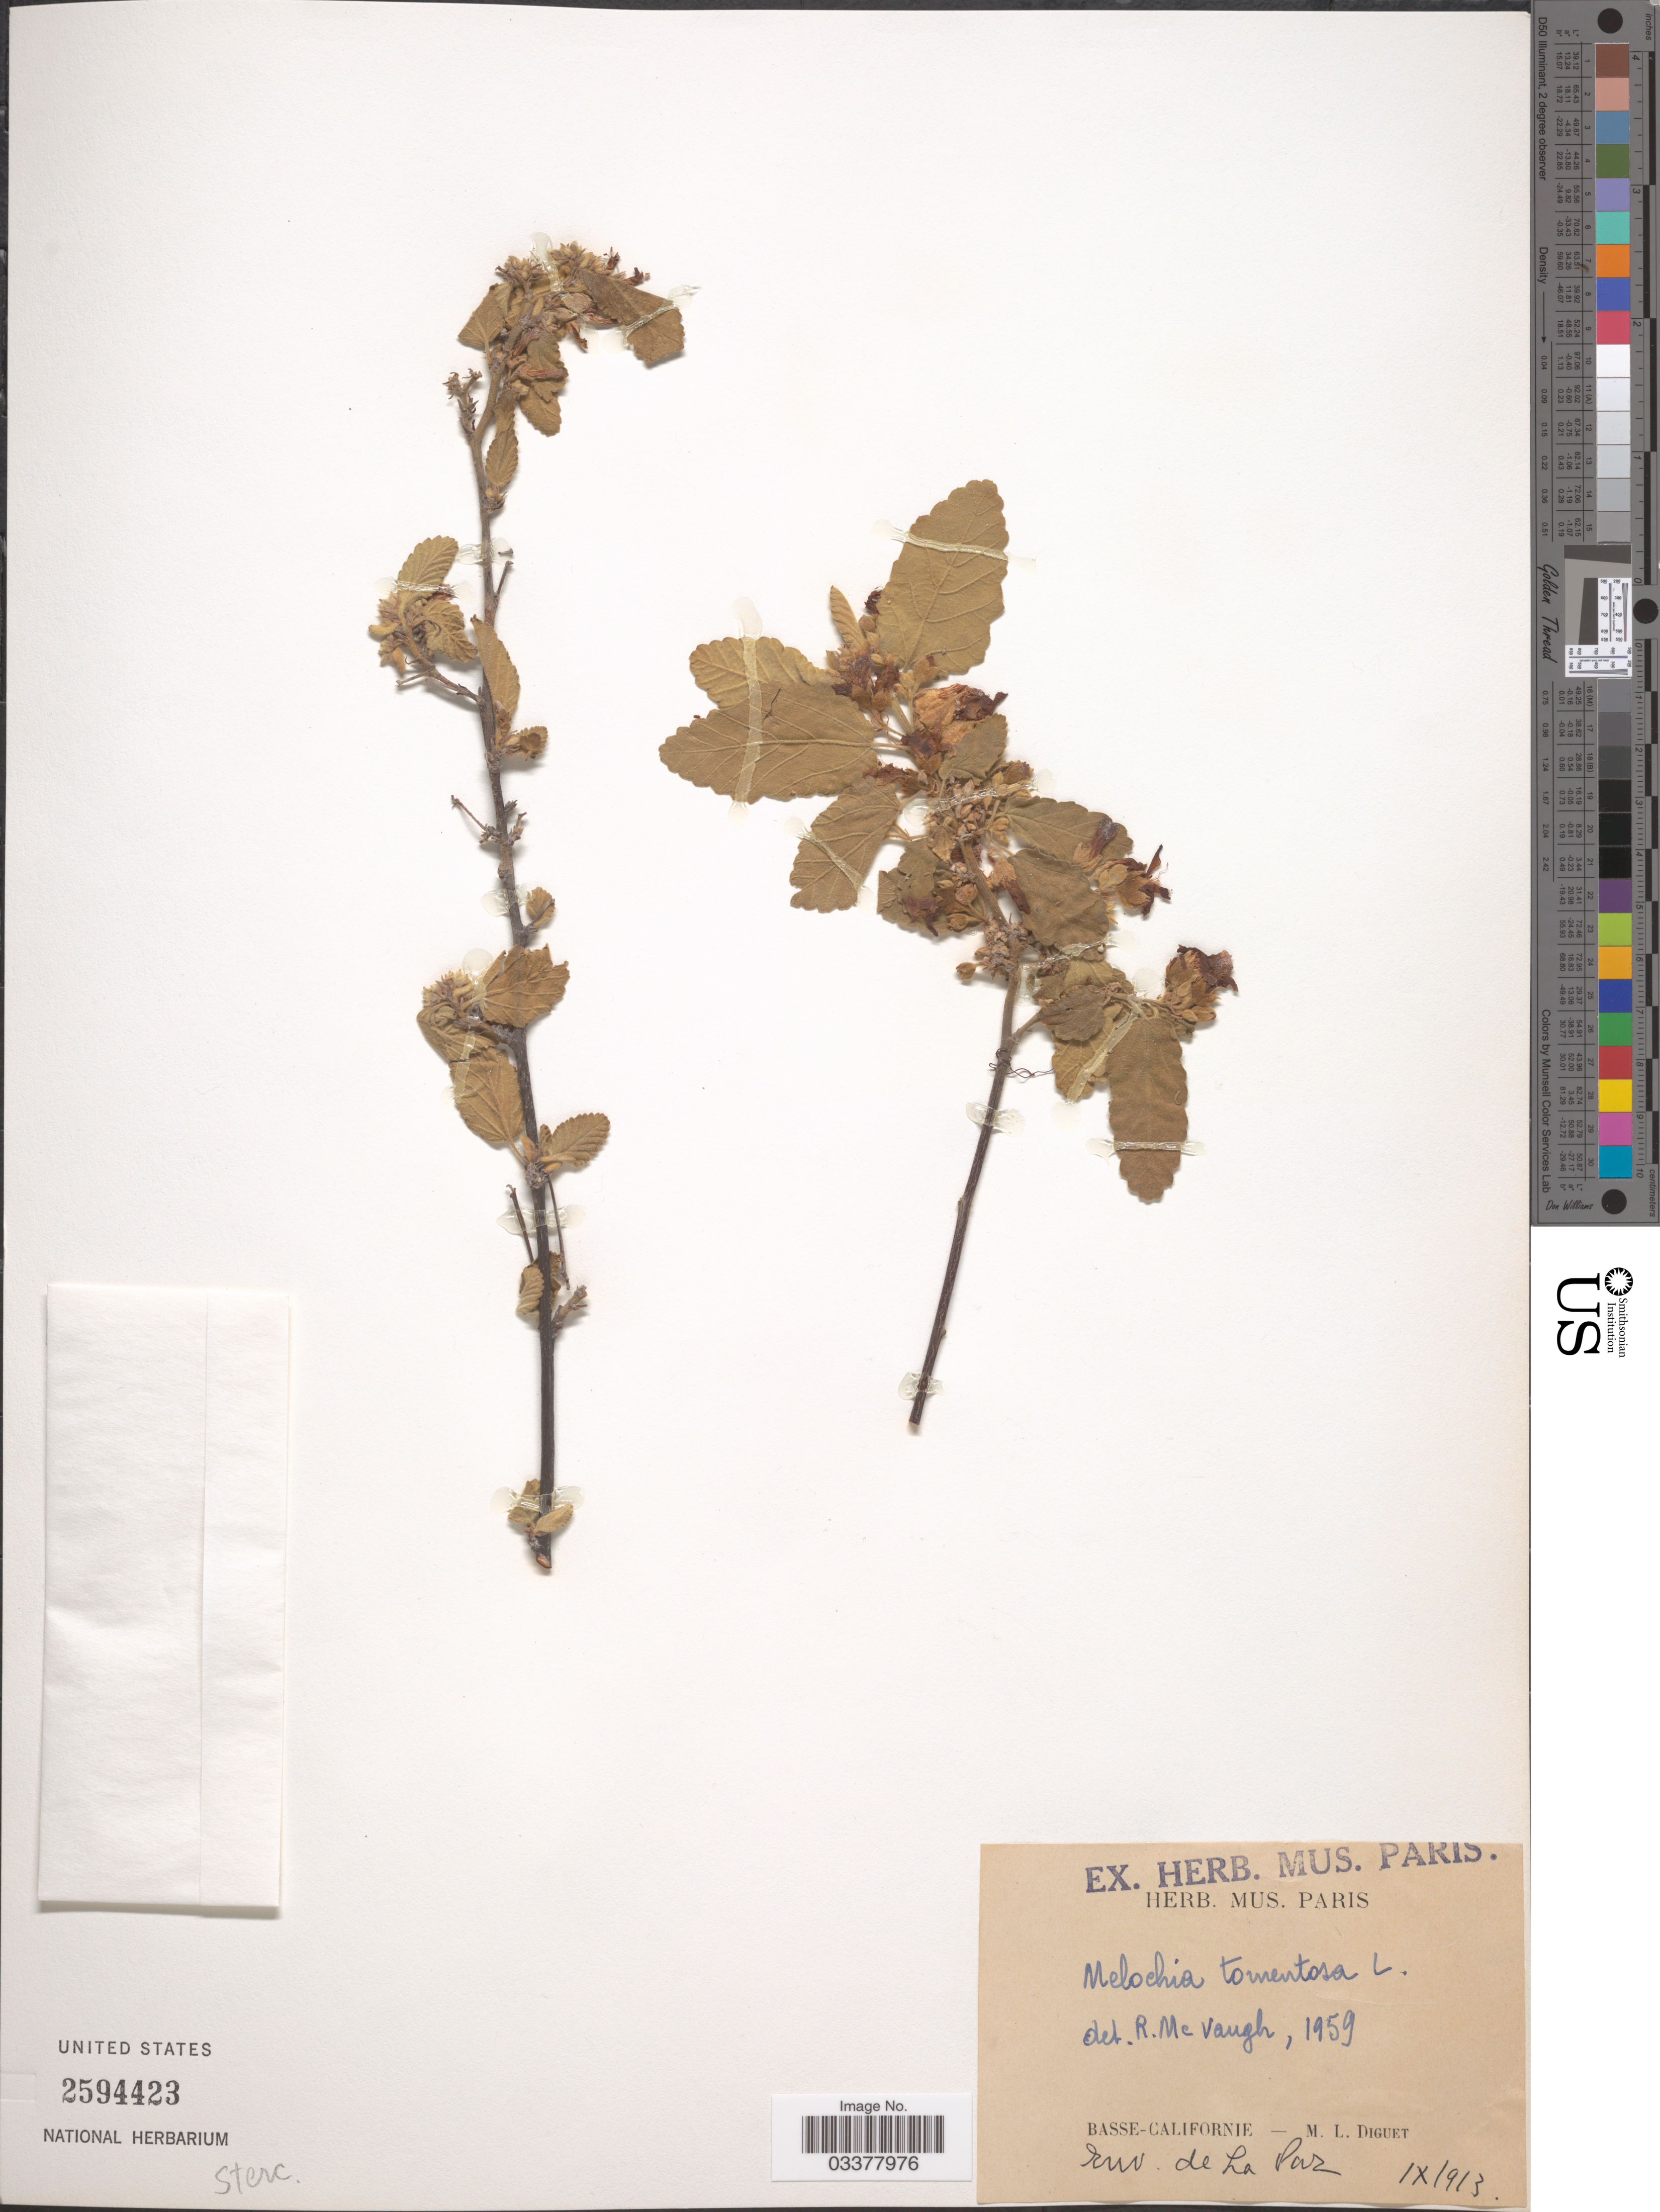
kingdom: Plantae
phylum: Tracheophyta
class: Magnoliopsida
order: Malvales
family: Malvaceae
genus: Melochia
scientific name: Melochia tomentosa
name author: L.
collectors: M. L. Diguet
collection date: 1913-09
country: Mexico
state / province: Baja California Sur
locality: Basse-Californie. Env. de La Paz.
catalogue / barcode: US 2594423